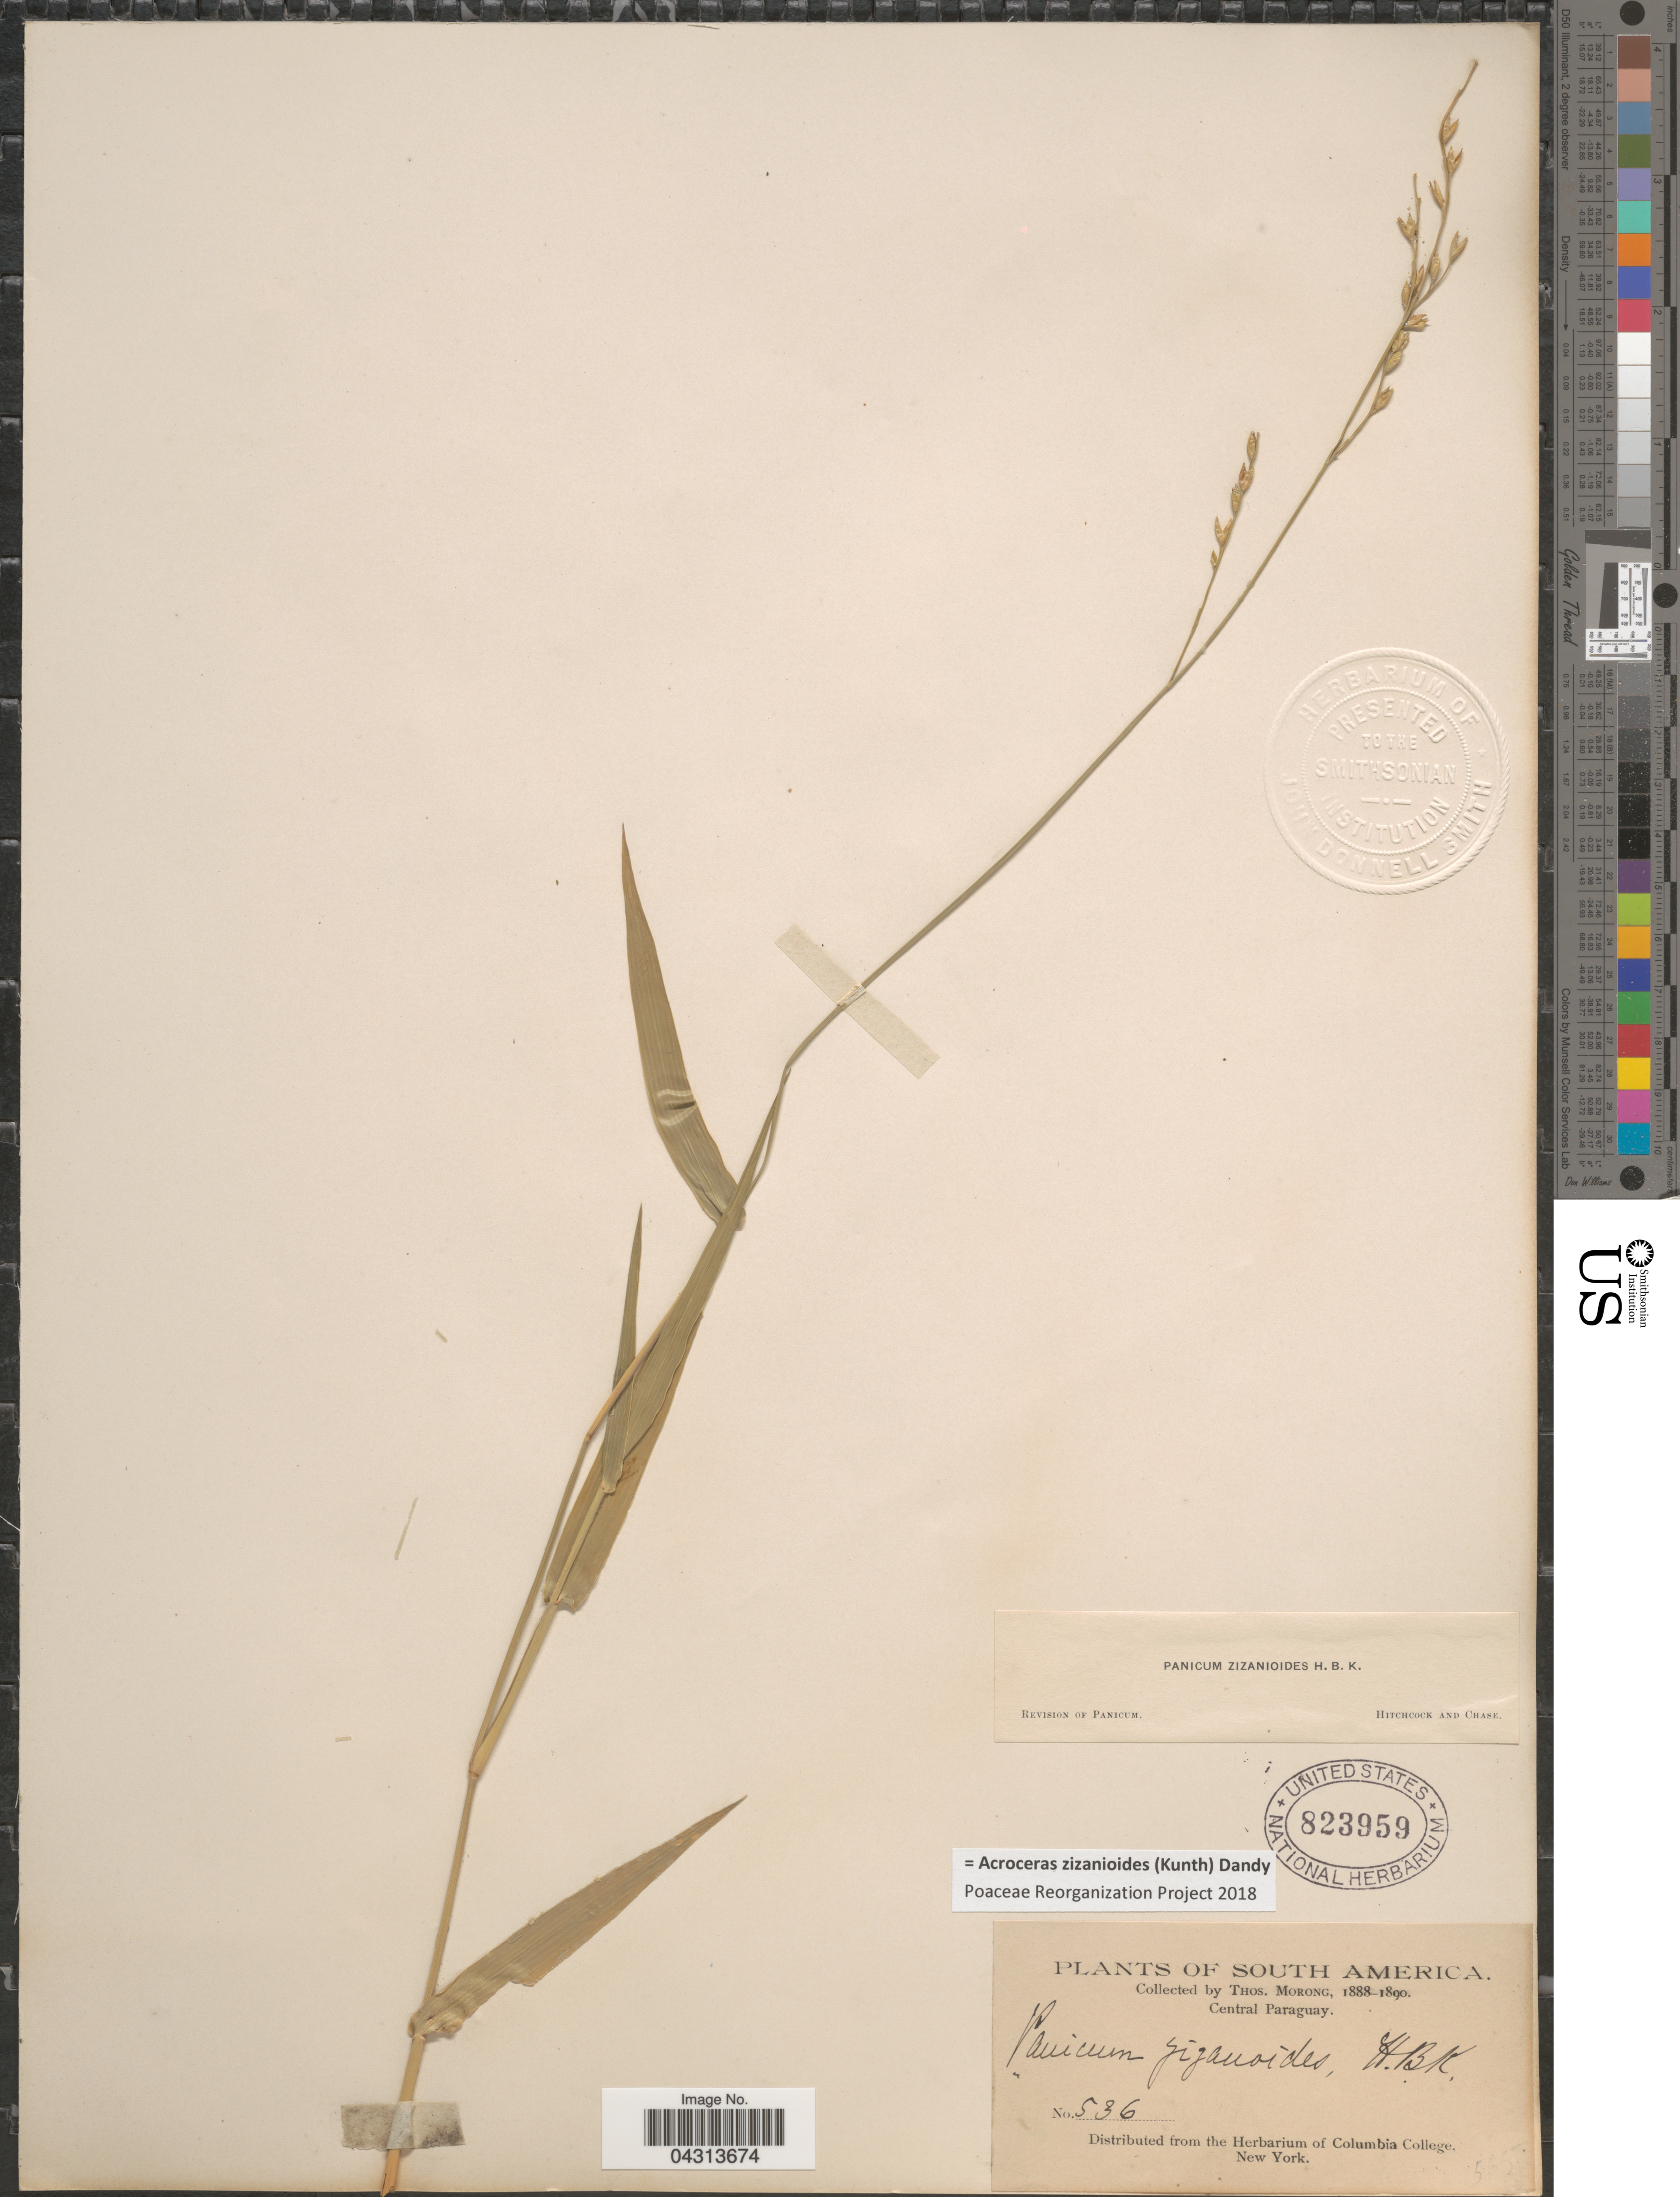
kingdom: Plantae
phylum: Tracheophyta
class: Liliopsida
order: Poales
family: Poaceae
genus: Acroceras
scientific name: Acroceras zizanioides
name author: (Kunth) Dandy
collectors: ex herb. T. Morong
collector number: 536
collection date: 1888/1890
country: Paraguay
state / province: Central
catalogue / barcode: US 823959